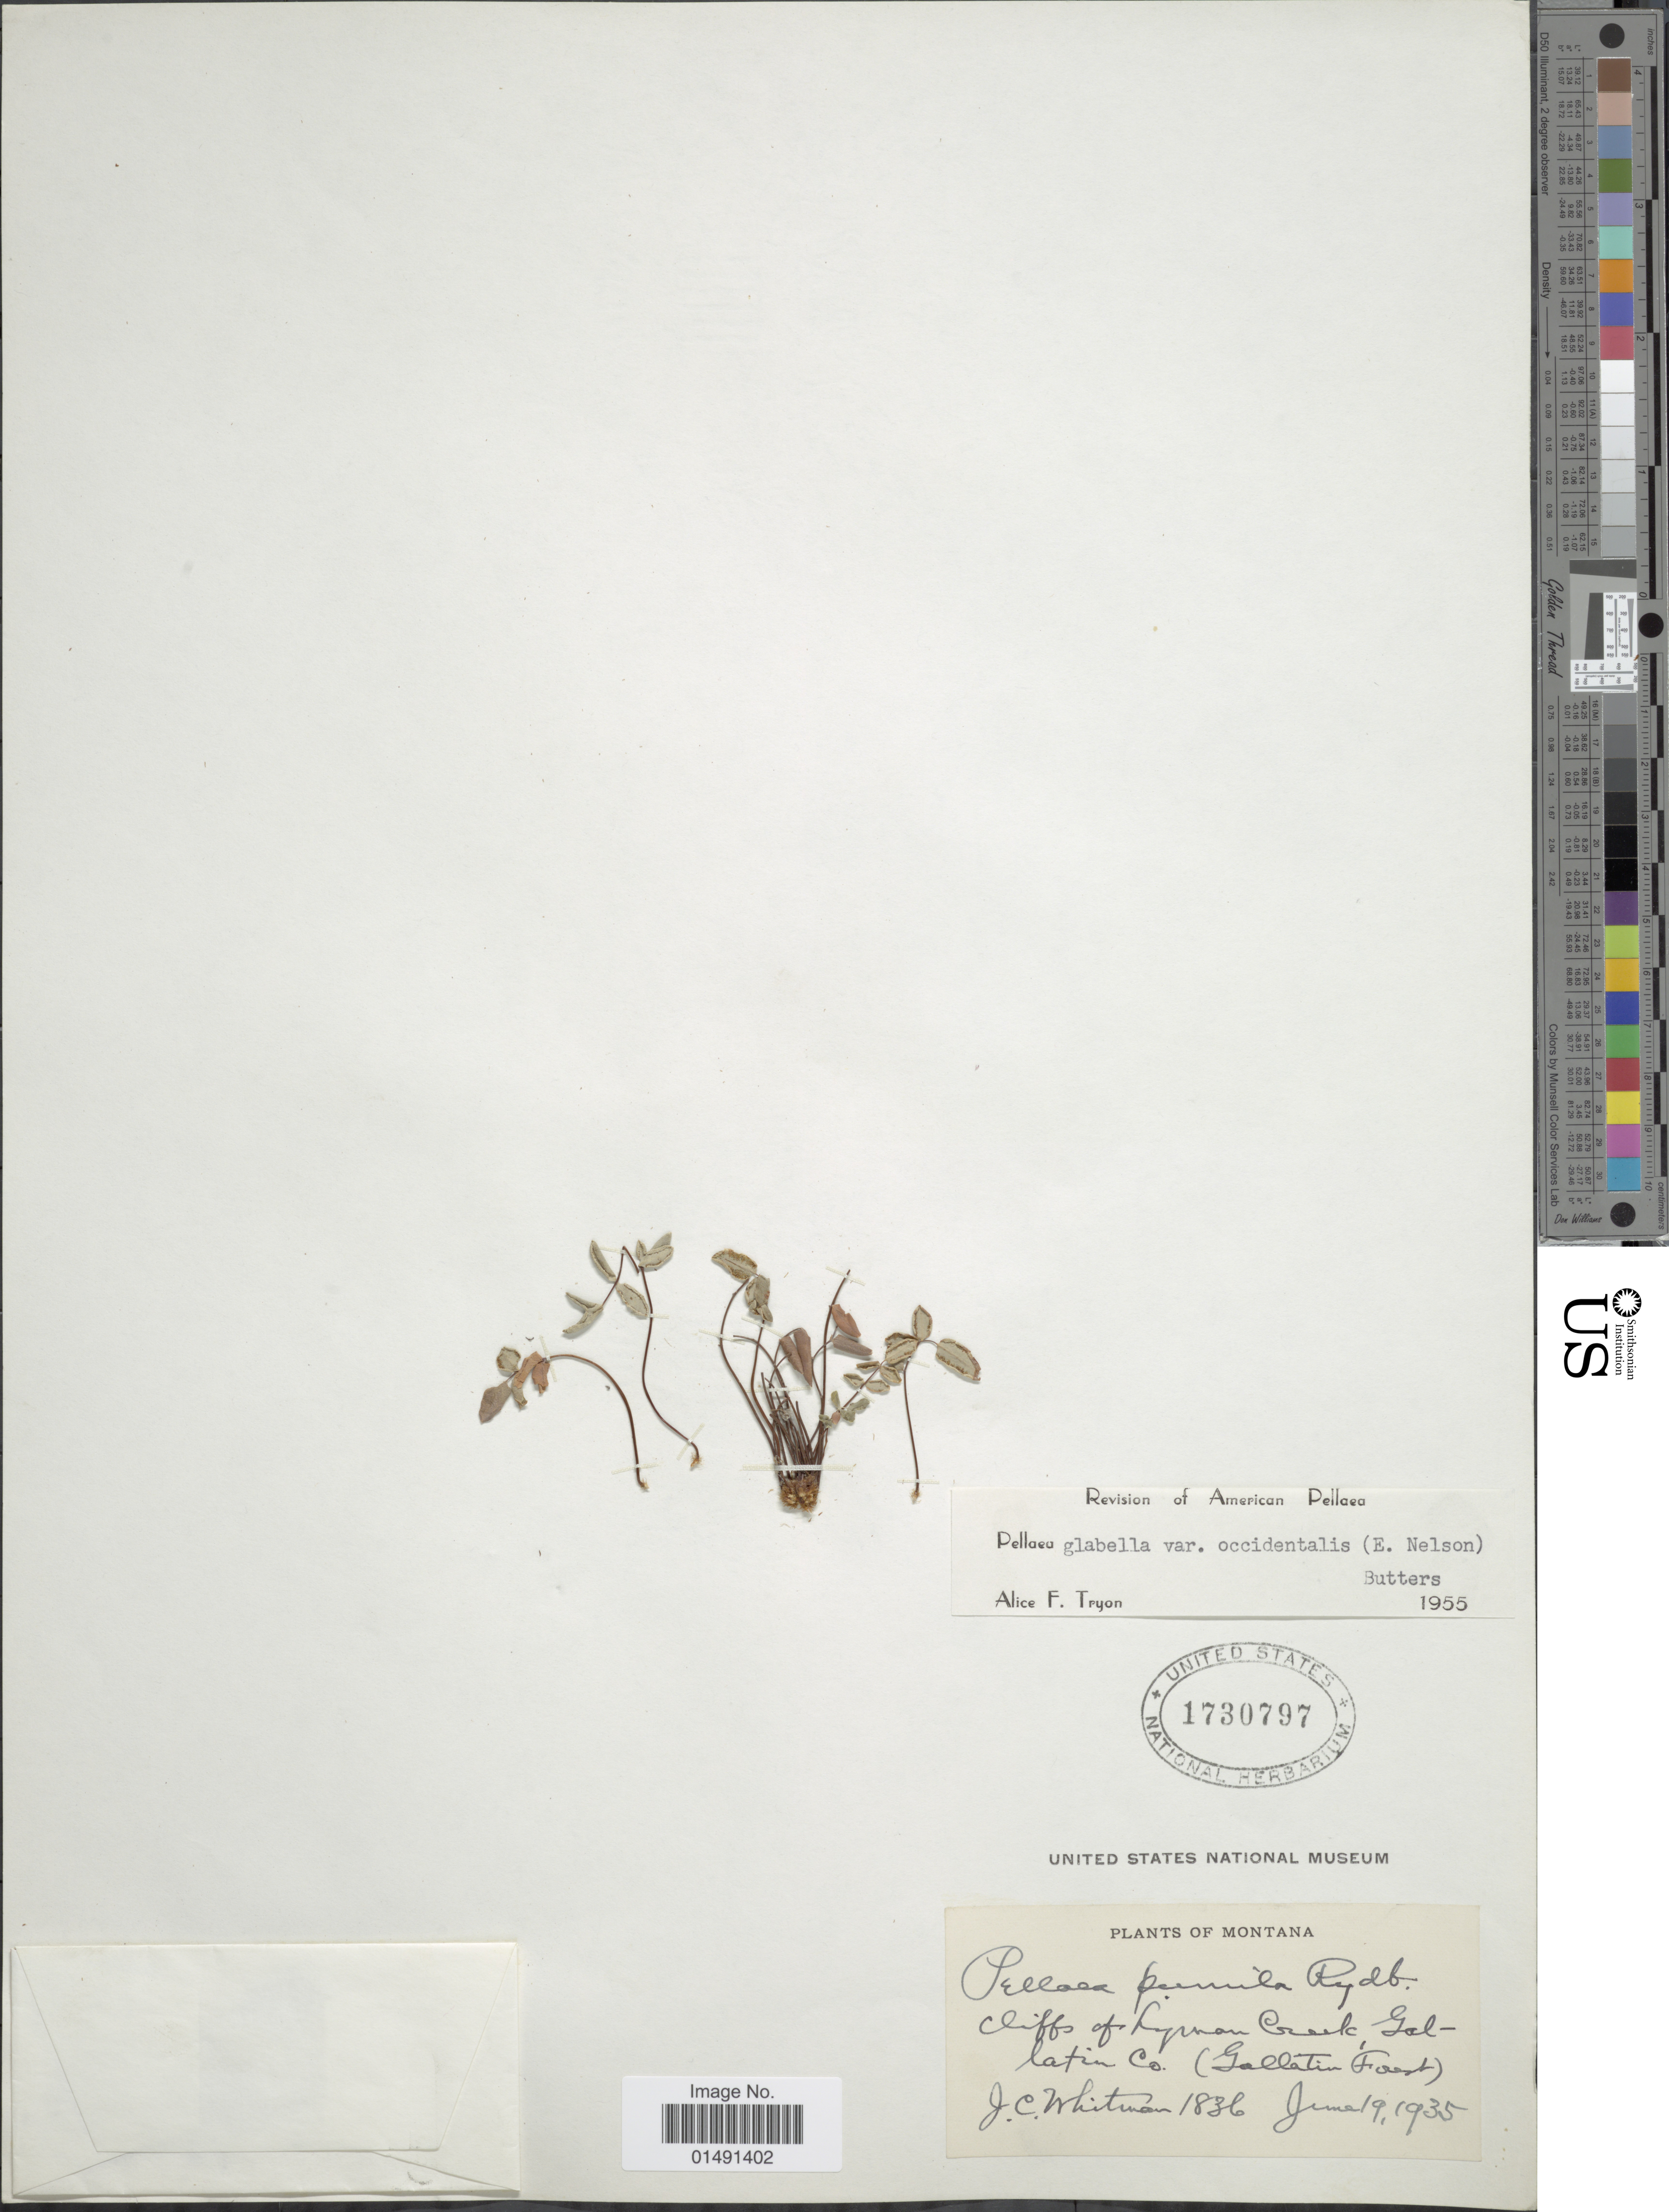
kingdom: Plantae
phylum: Tracheophyta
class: Polypodiopsida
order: Polypodiales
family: Pteridaceae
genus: Pellaea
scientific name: Pellaea glabella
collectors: J. Whitman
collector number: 1836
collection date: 1935-06-19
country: United States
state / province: Montana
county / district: Gallatin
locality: Cliffs of Laynan Creek, Gallatin Forest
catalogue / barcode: US 1730797